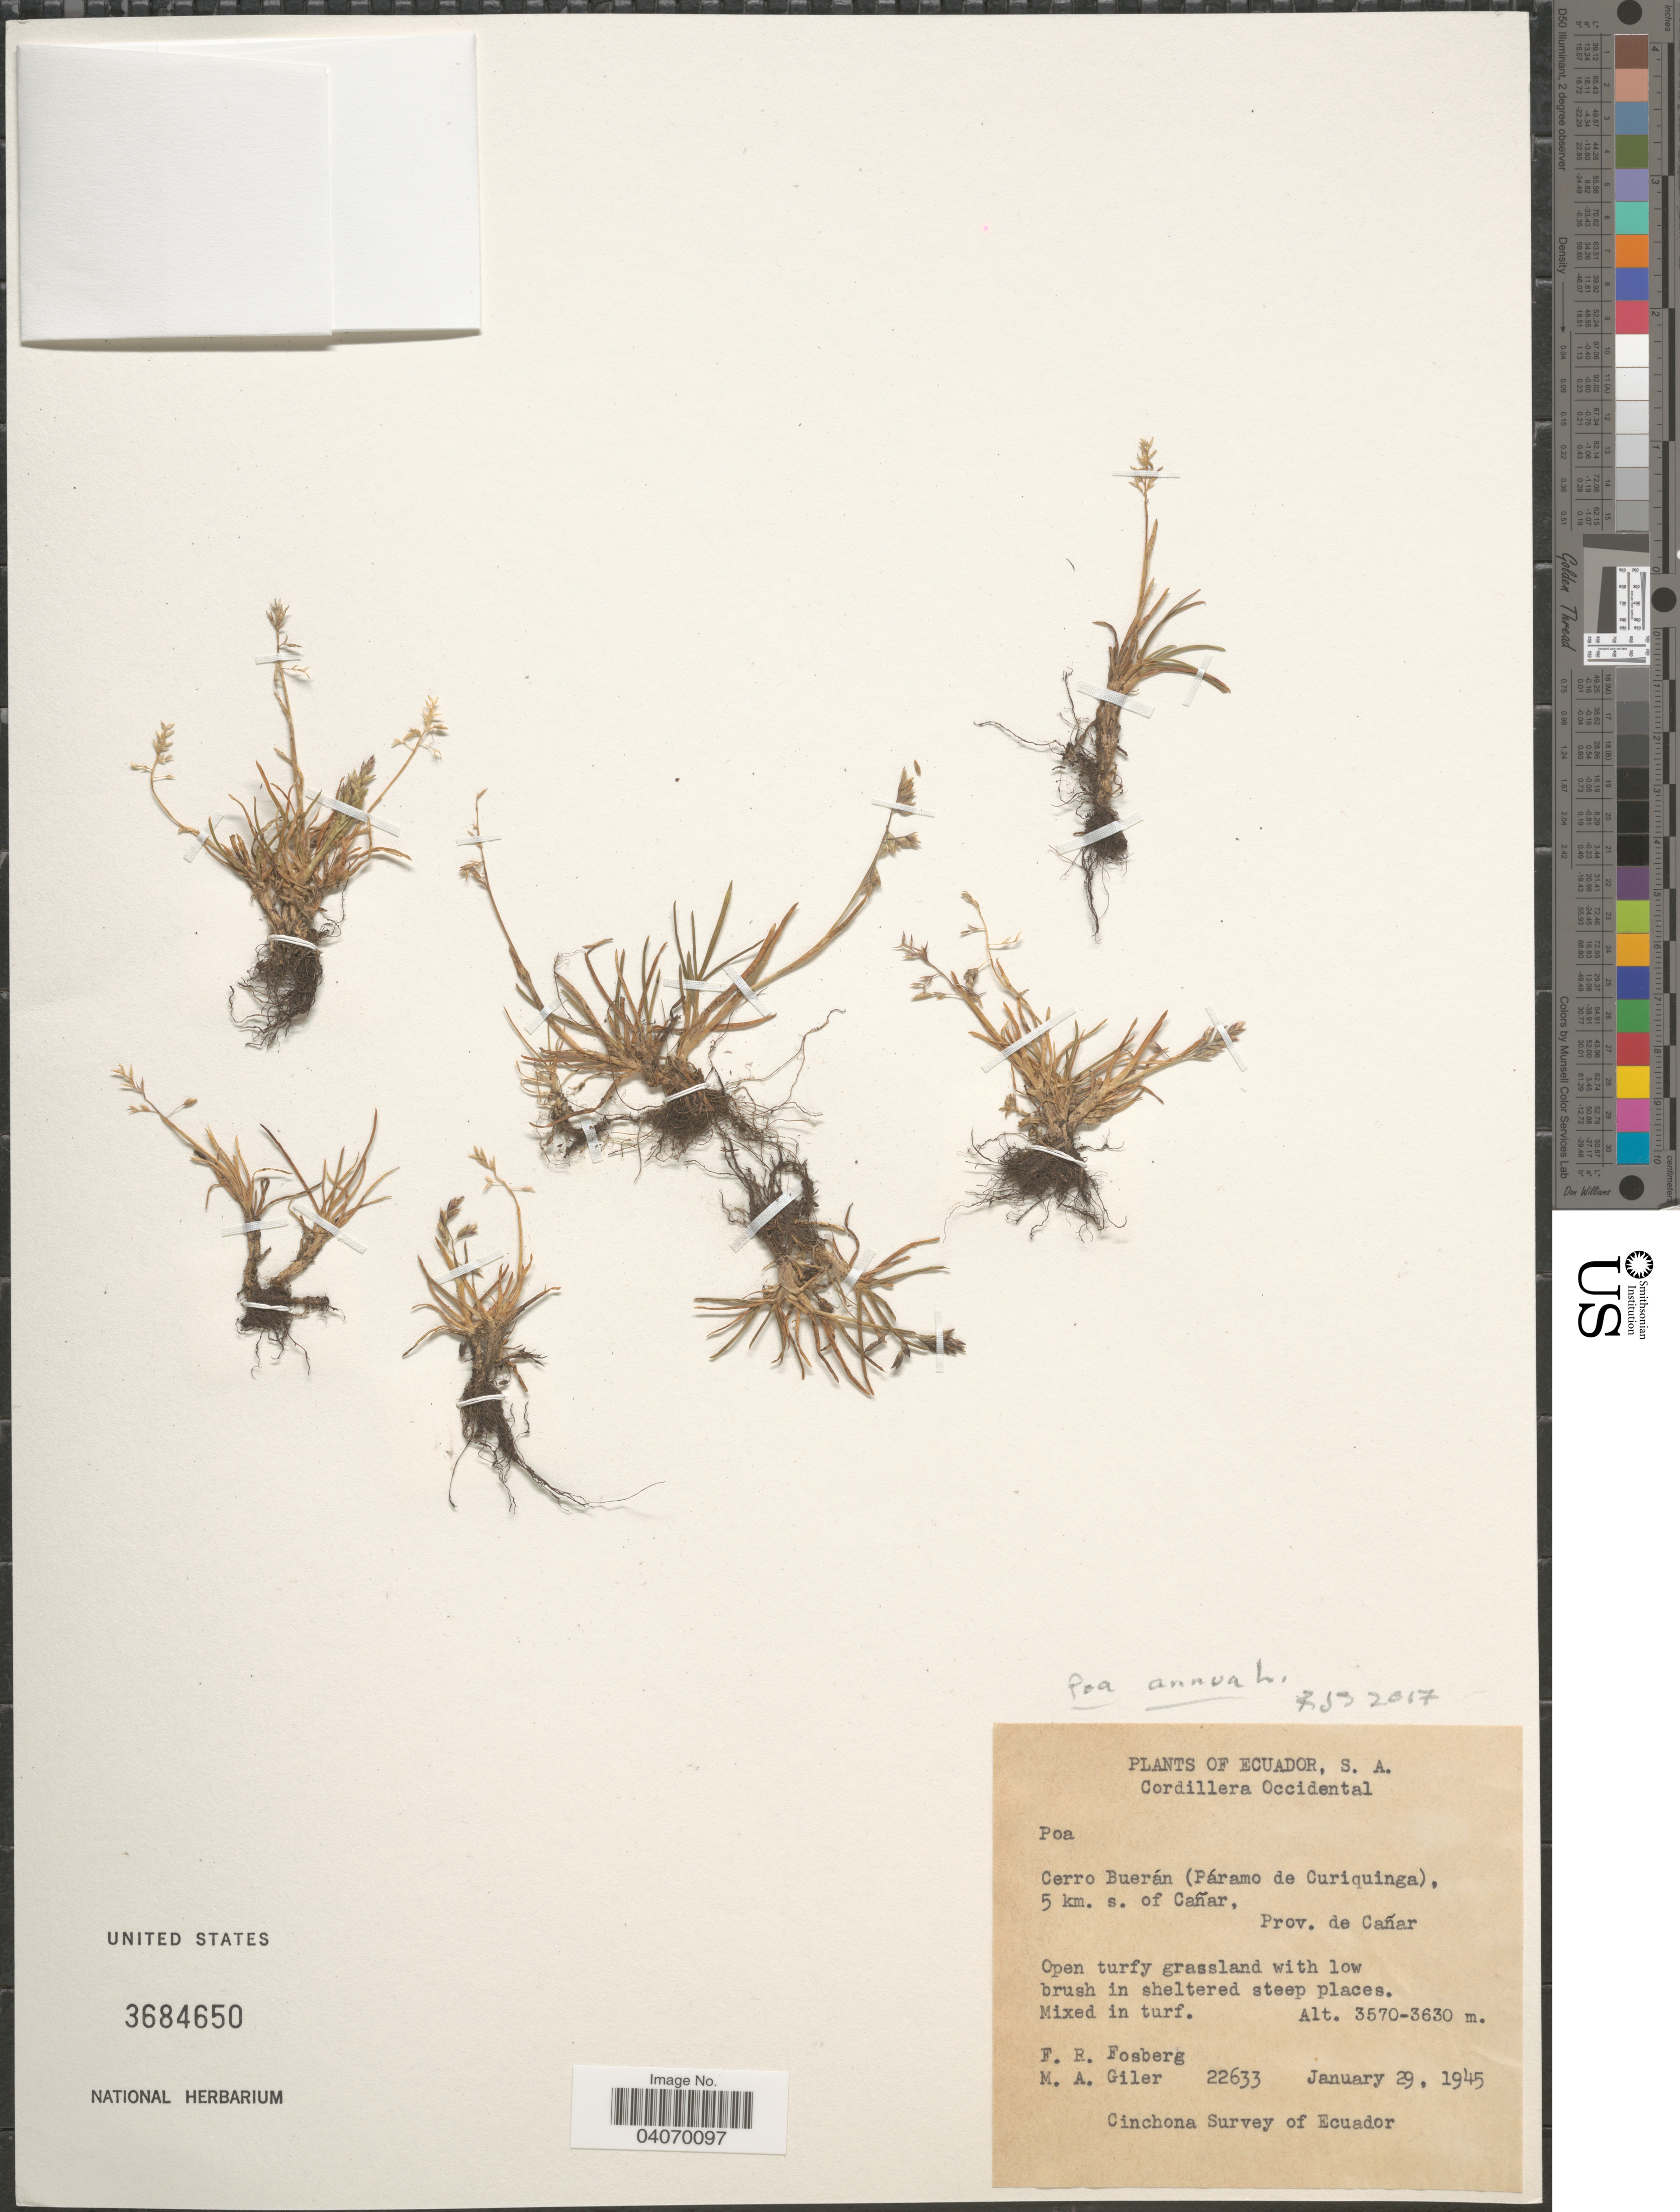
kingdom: Plantae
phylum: Tracheophyta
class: Liliopsida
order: Poales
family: Poaceae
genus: Poa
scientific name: Poa annua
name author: L.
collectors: F. R. Fosberg & M. Giler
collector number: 22633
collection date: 1945-01-29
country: Ecuador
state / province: Cañar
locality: Cordillera Occidental. Cerro Buerán (Páramo de Curiquinga), 5 km. s. of Cañar. Cinchona Survey of Ecuador.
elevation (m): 3570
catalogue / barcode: US 3684650